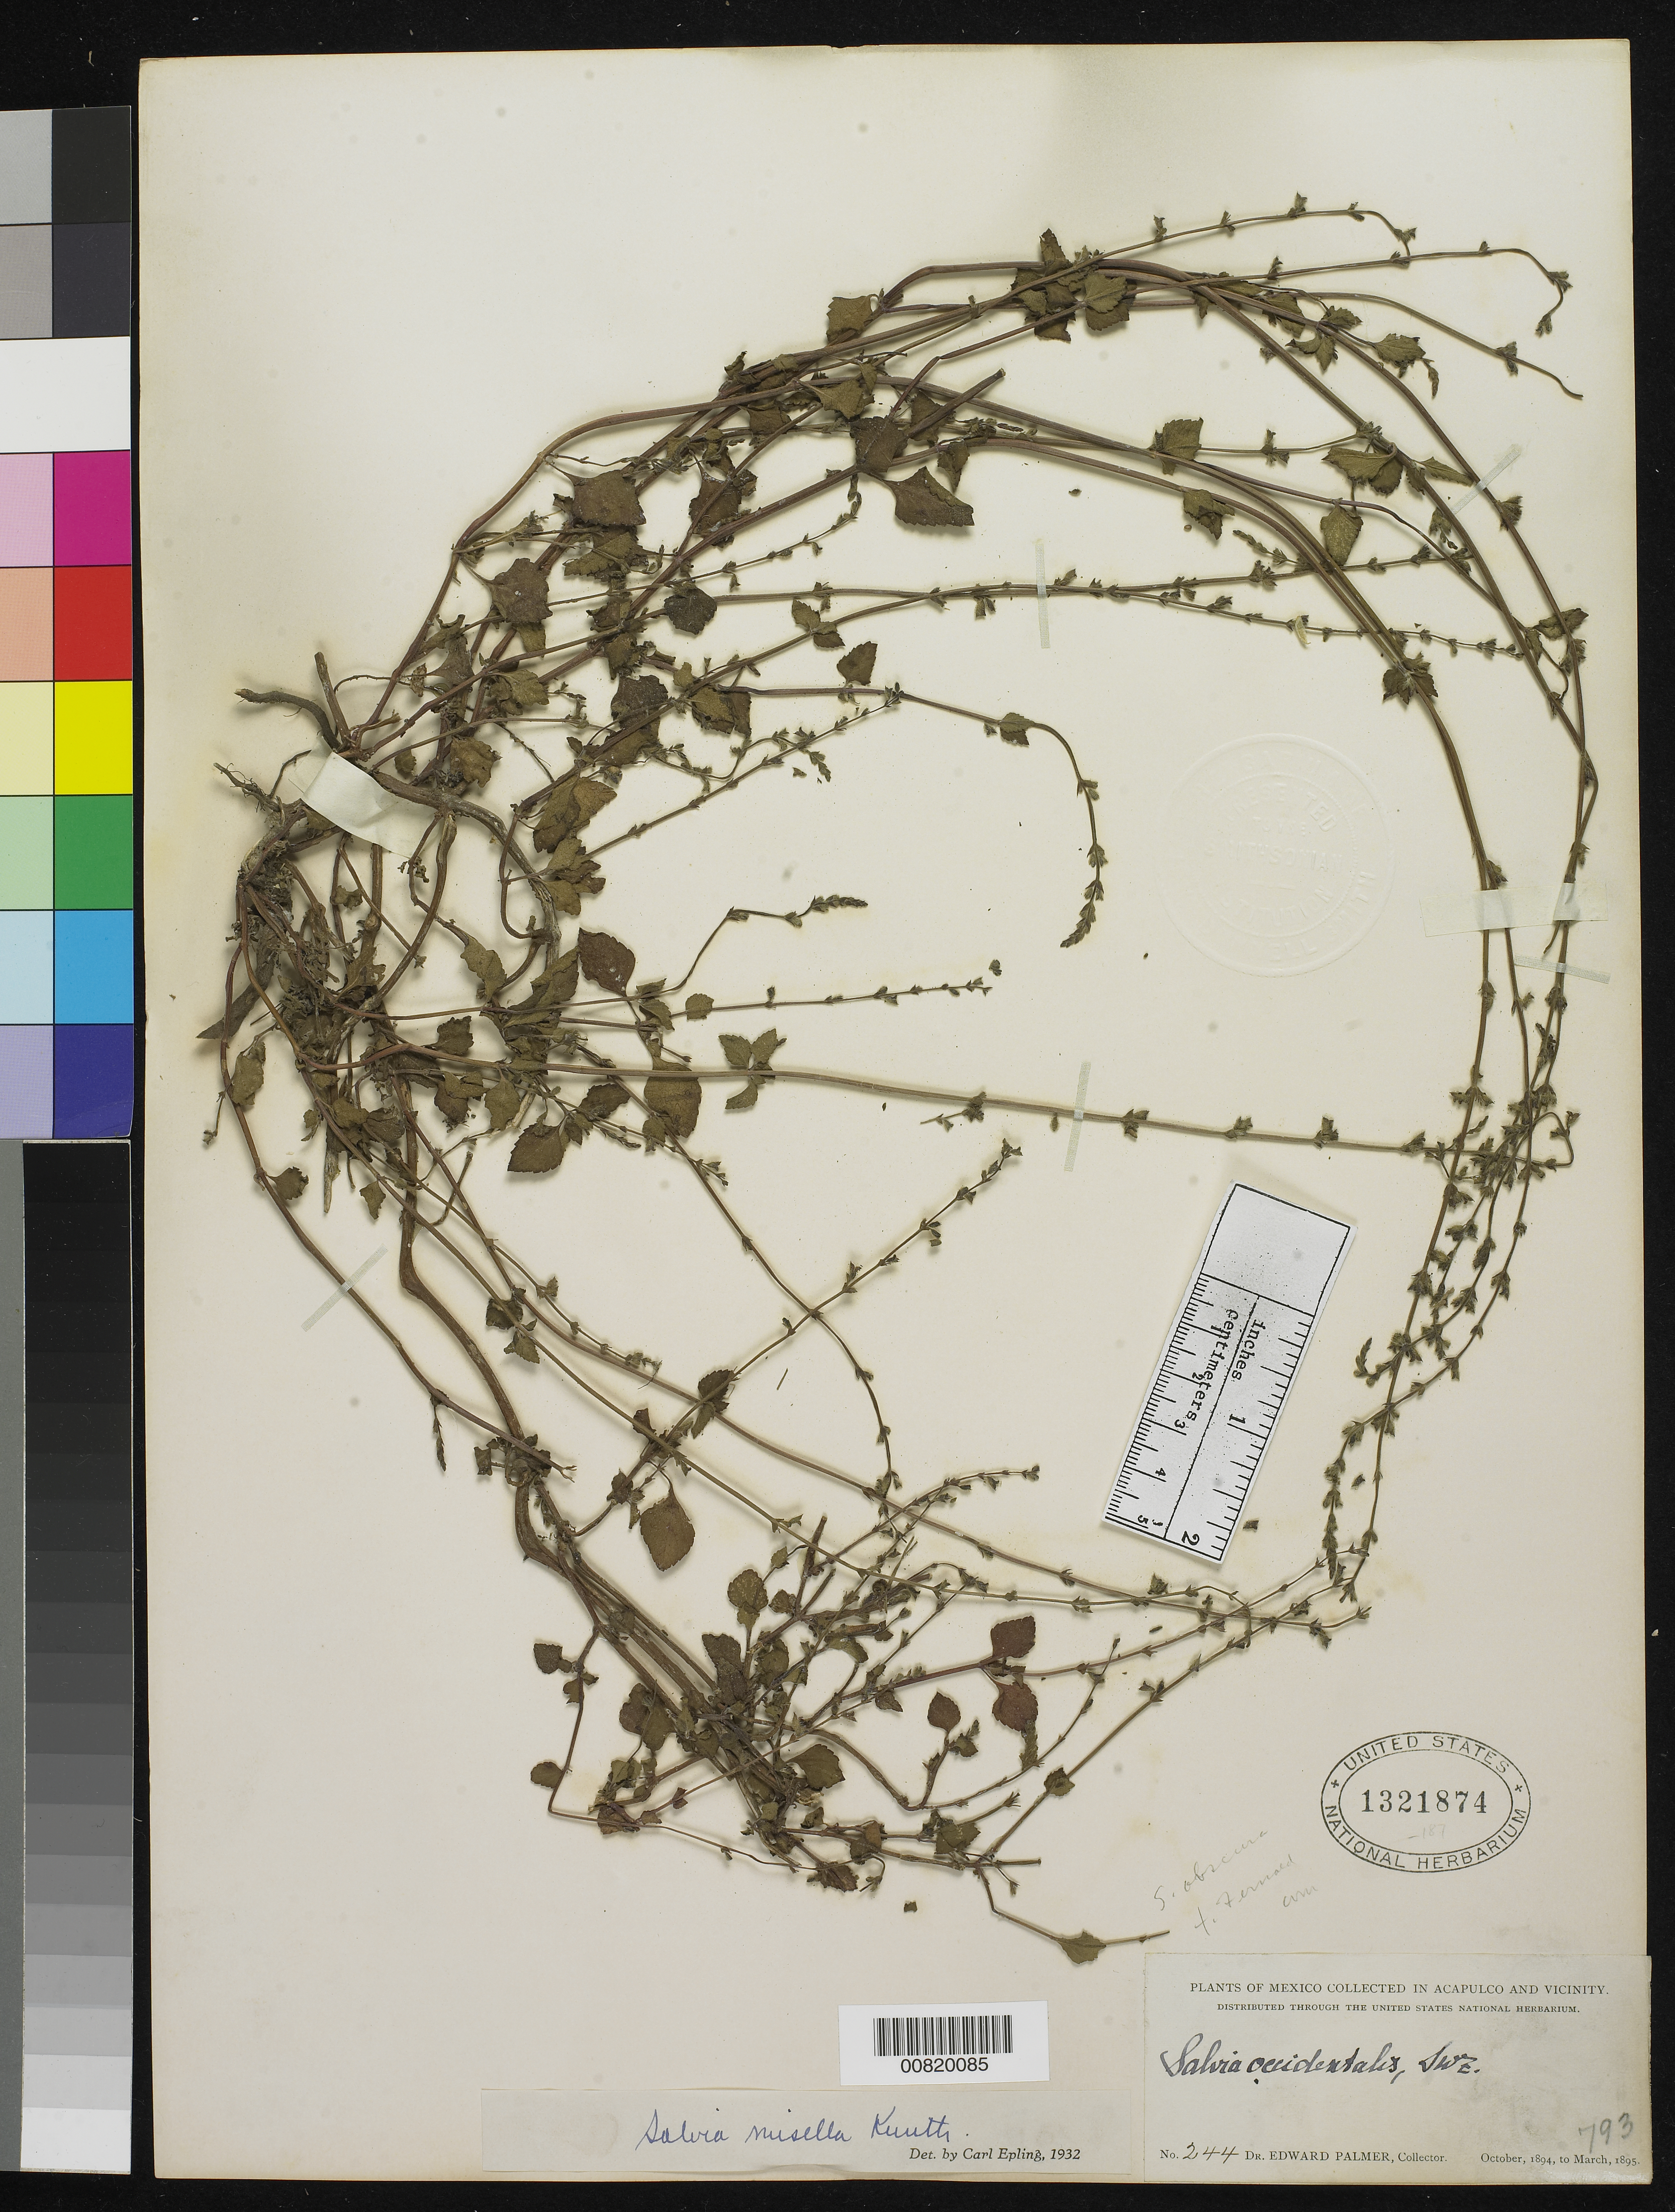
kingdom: Plantae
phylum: Tracheophyta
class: Magnoliopsida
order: Lamiales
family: Lamiaceae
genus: Salvia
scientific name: Salvia misella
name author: Kunth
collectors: E. Palmer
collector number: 244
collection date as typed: Oct 1895 to -- Mar 1895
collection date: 1895-03/1895-10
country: Mexico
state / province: Guerrero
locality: Acapulco, Guerrero and vicinity.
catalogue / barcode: US 1321874